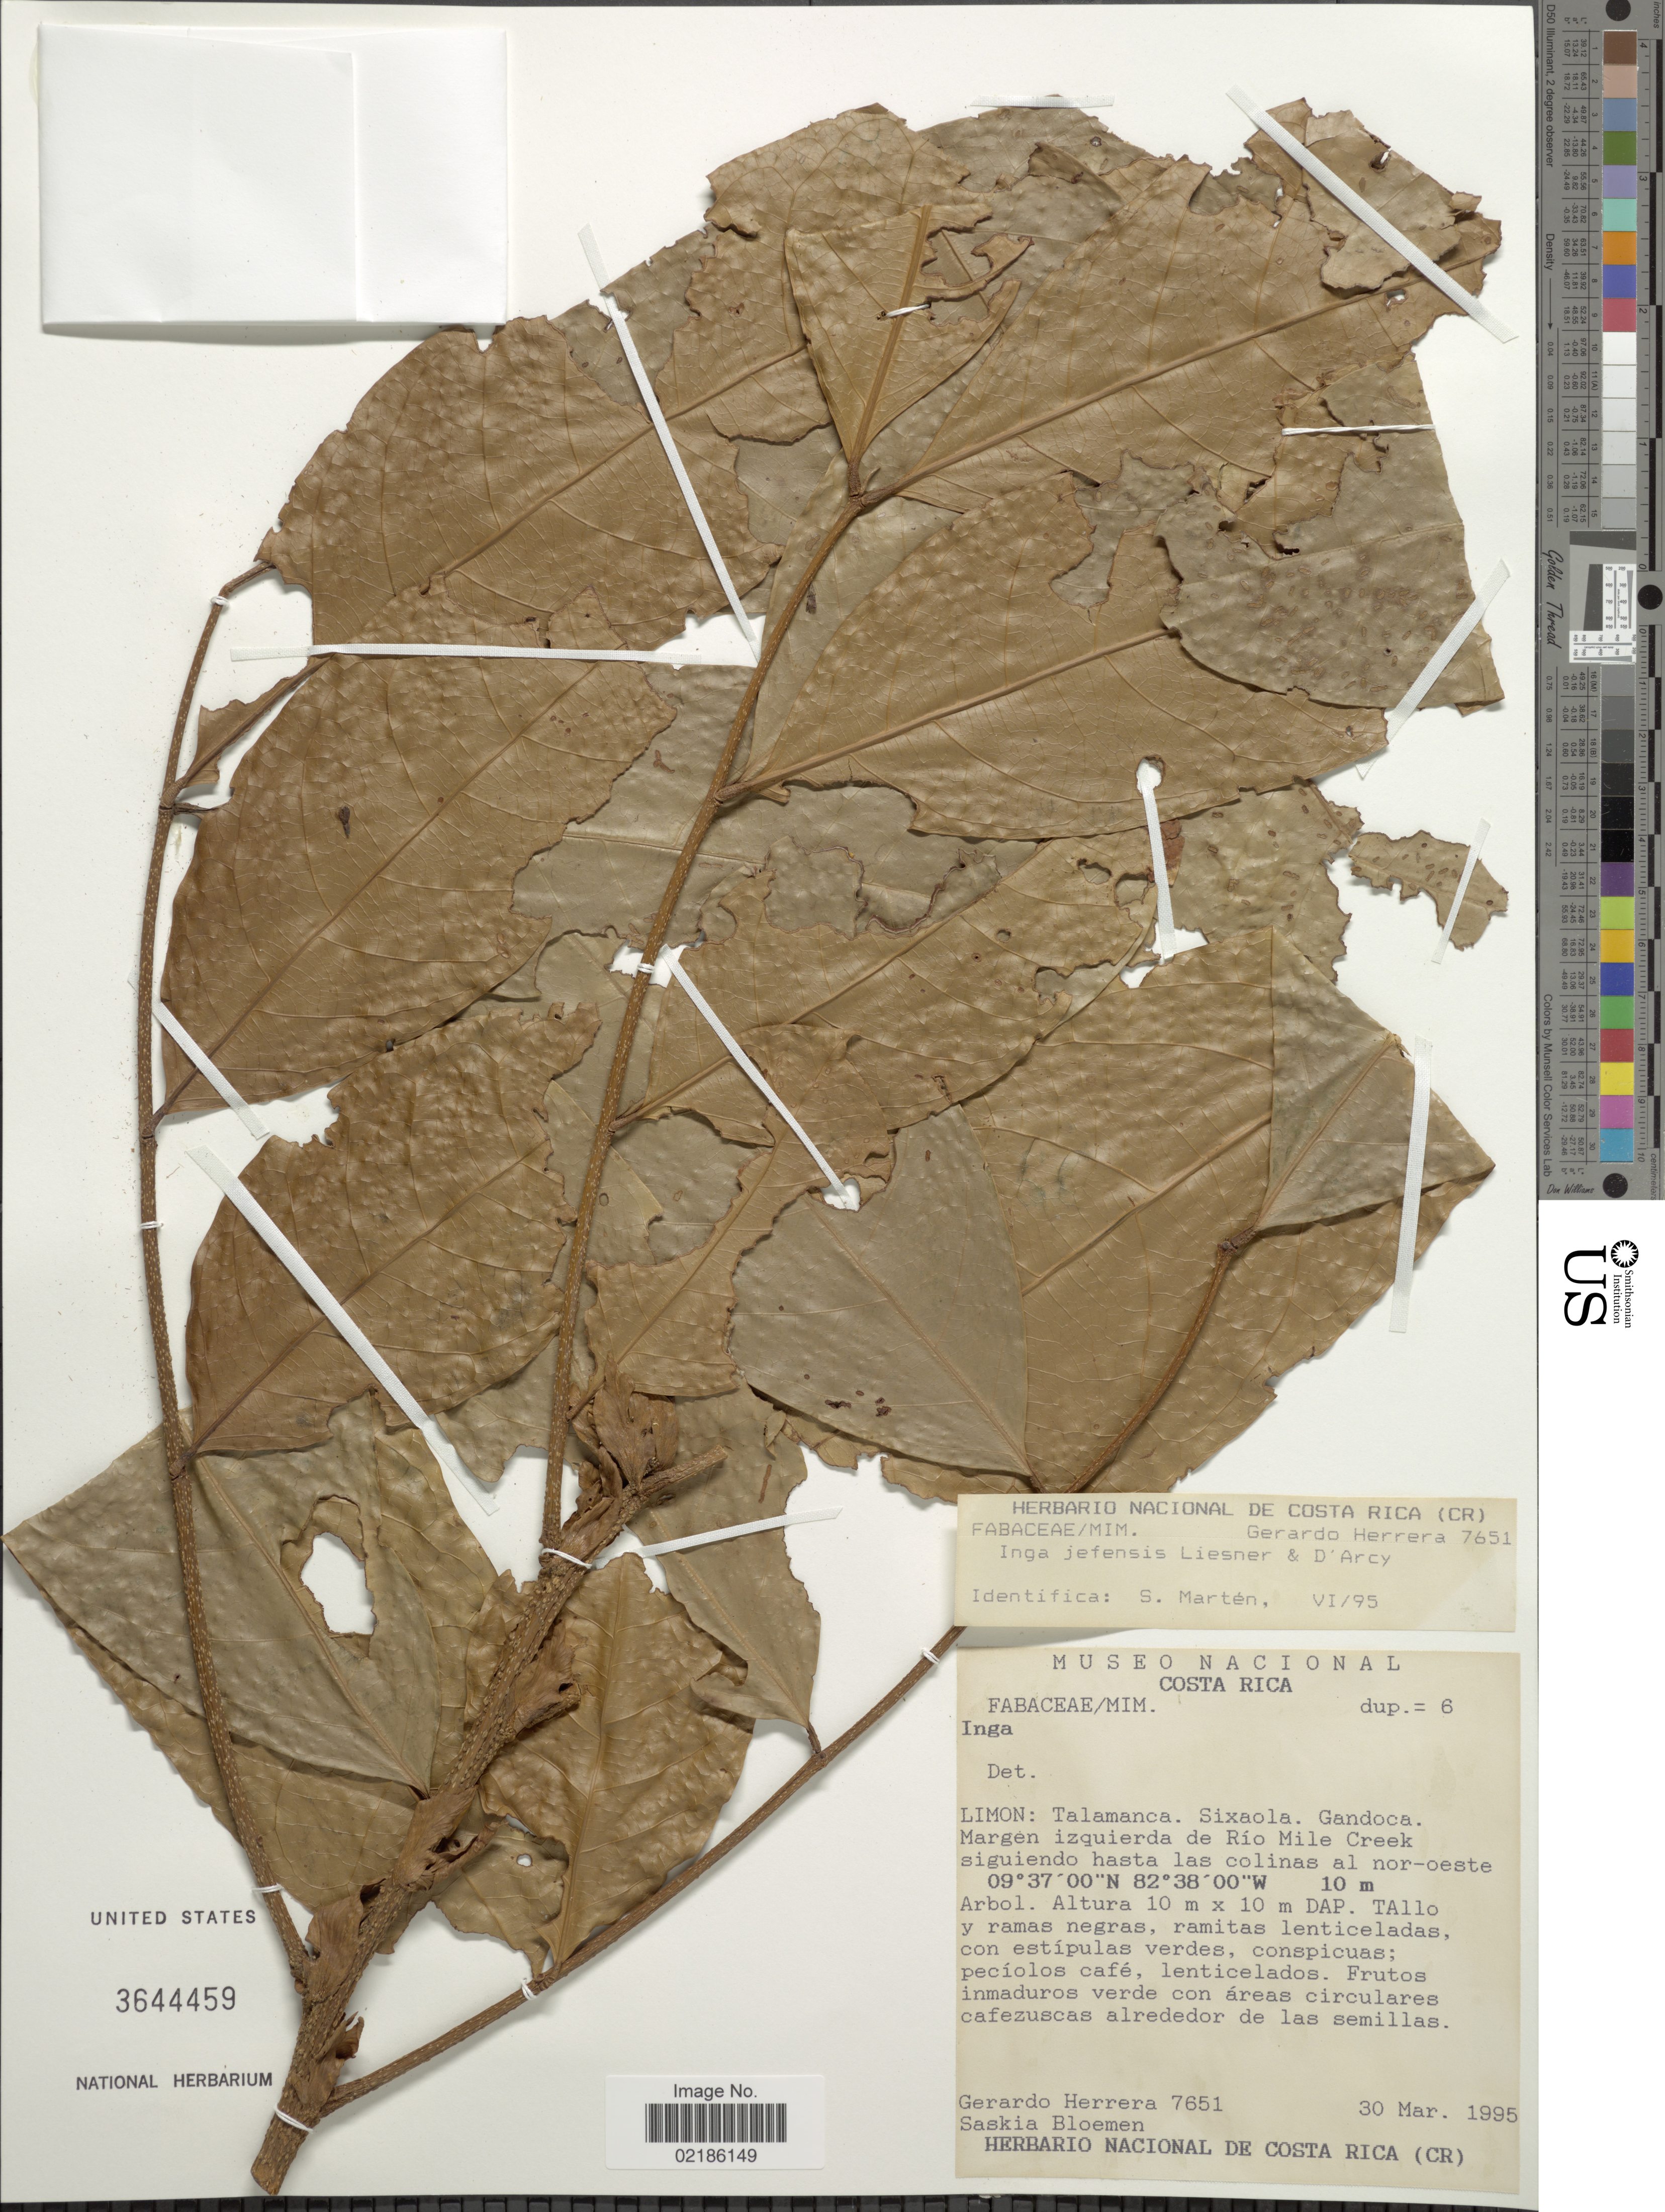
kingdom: Plantae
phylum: Tracheophyta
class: Magnoliopsida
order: Fabales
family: Fabaceae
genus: Inga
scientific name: Inga jefensis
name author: Liesner & D'Arcy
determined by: Marten, S.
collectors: G. Herrera & S. Bloemen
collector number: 7651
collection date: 1955-03-30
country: Costa Rica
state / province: Limón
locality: Talamanca. Sixaola. Gandoca. Margen izquierda de Rio Mile Creek siguiendo hasta las colinas al nor-oeste.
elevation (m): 10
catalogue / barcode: US 3644459